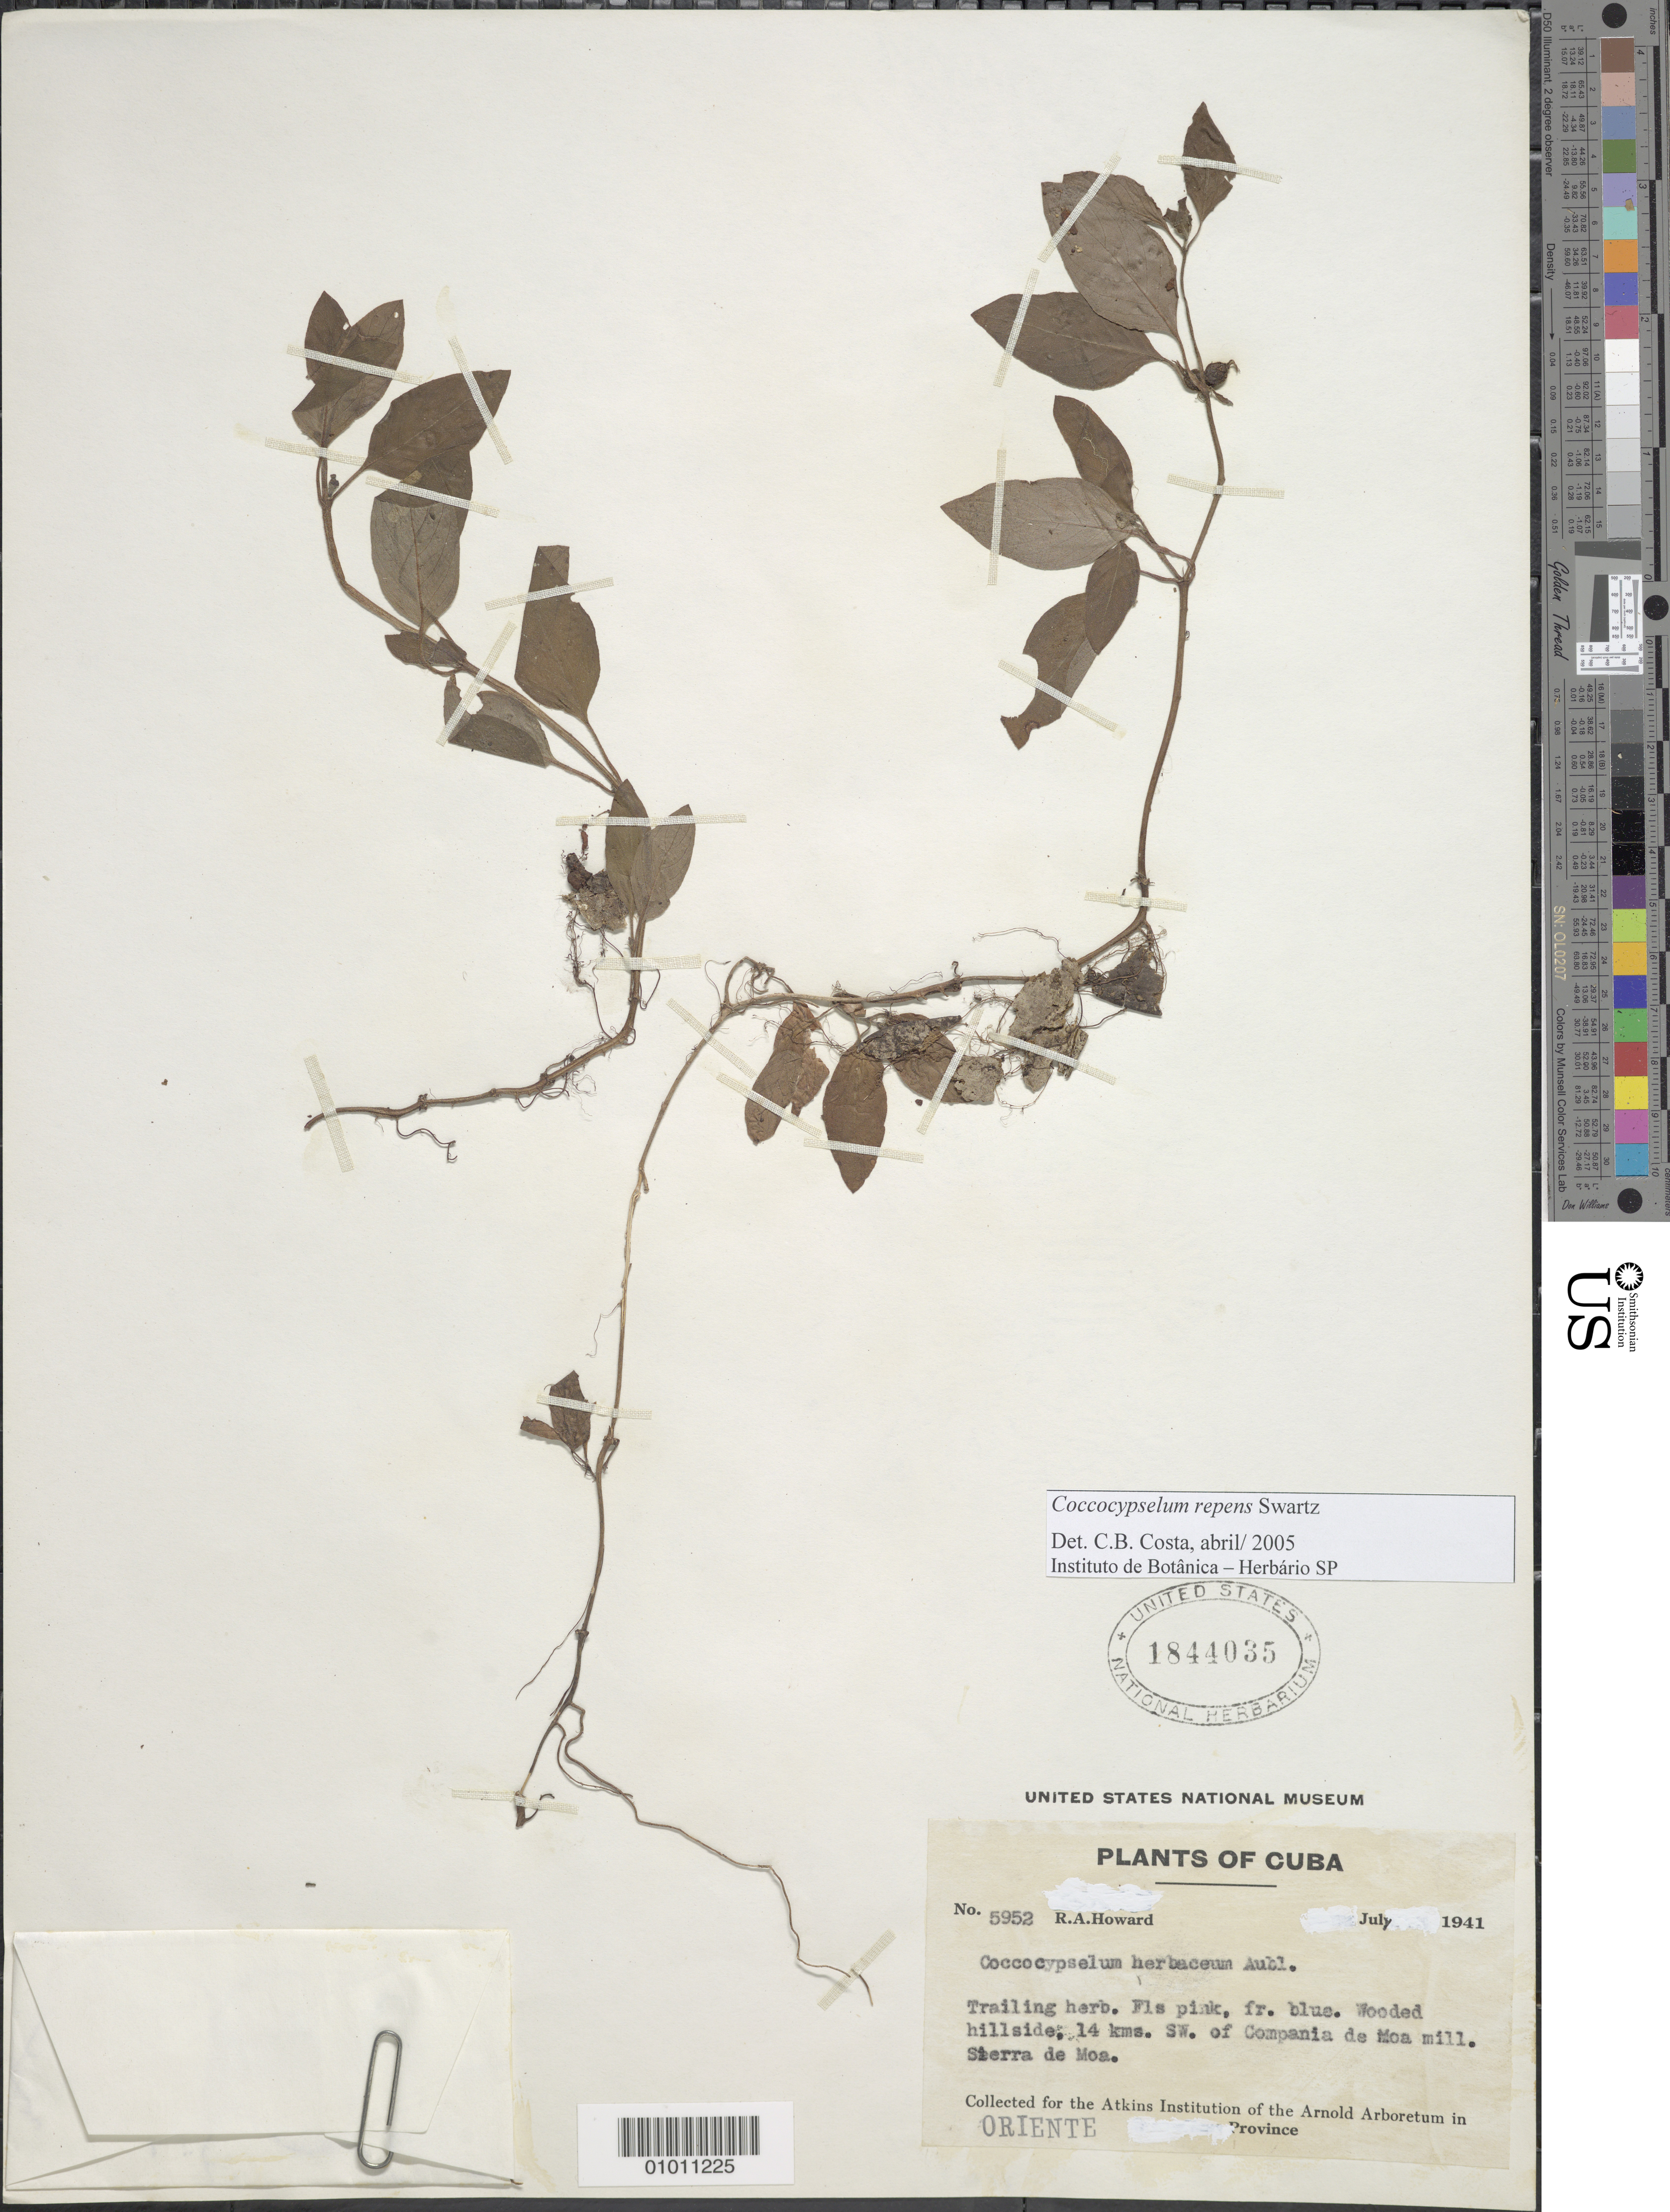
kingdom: Plantae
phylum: Tracheophyta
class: Magnoliopsida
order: Gentianales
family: Rubiaceae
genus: Coccocypselum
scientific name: Coccocypselum repens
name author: Sw.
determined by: Costa, C. B.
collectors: R. A. Howard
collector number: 5952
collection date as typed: Jul 1941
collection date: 1941-07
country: Cuba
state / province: Holguín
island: Cuba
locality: Sierra de Moa, 14 km SW of Compania de Moa mill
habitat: Wooded hillside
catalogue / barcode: US 1844035